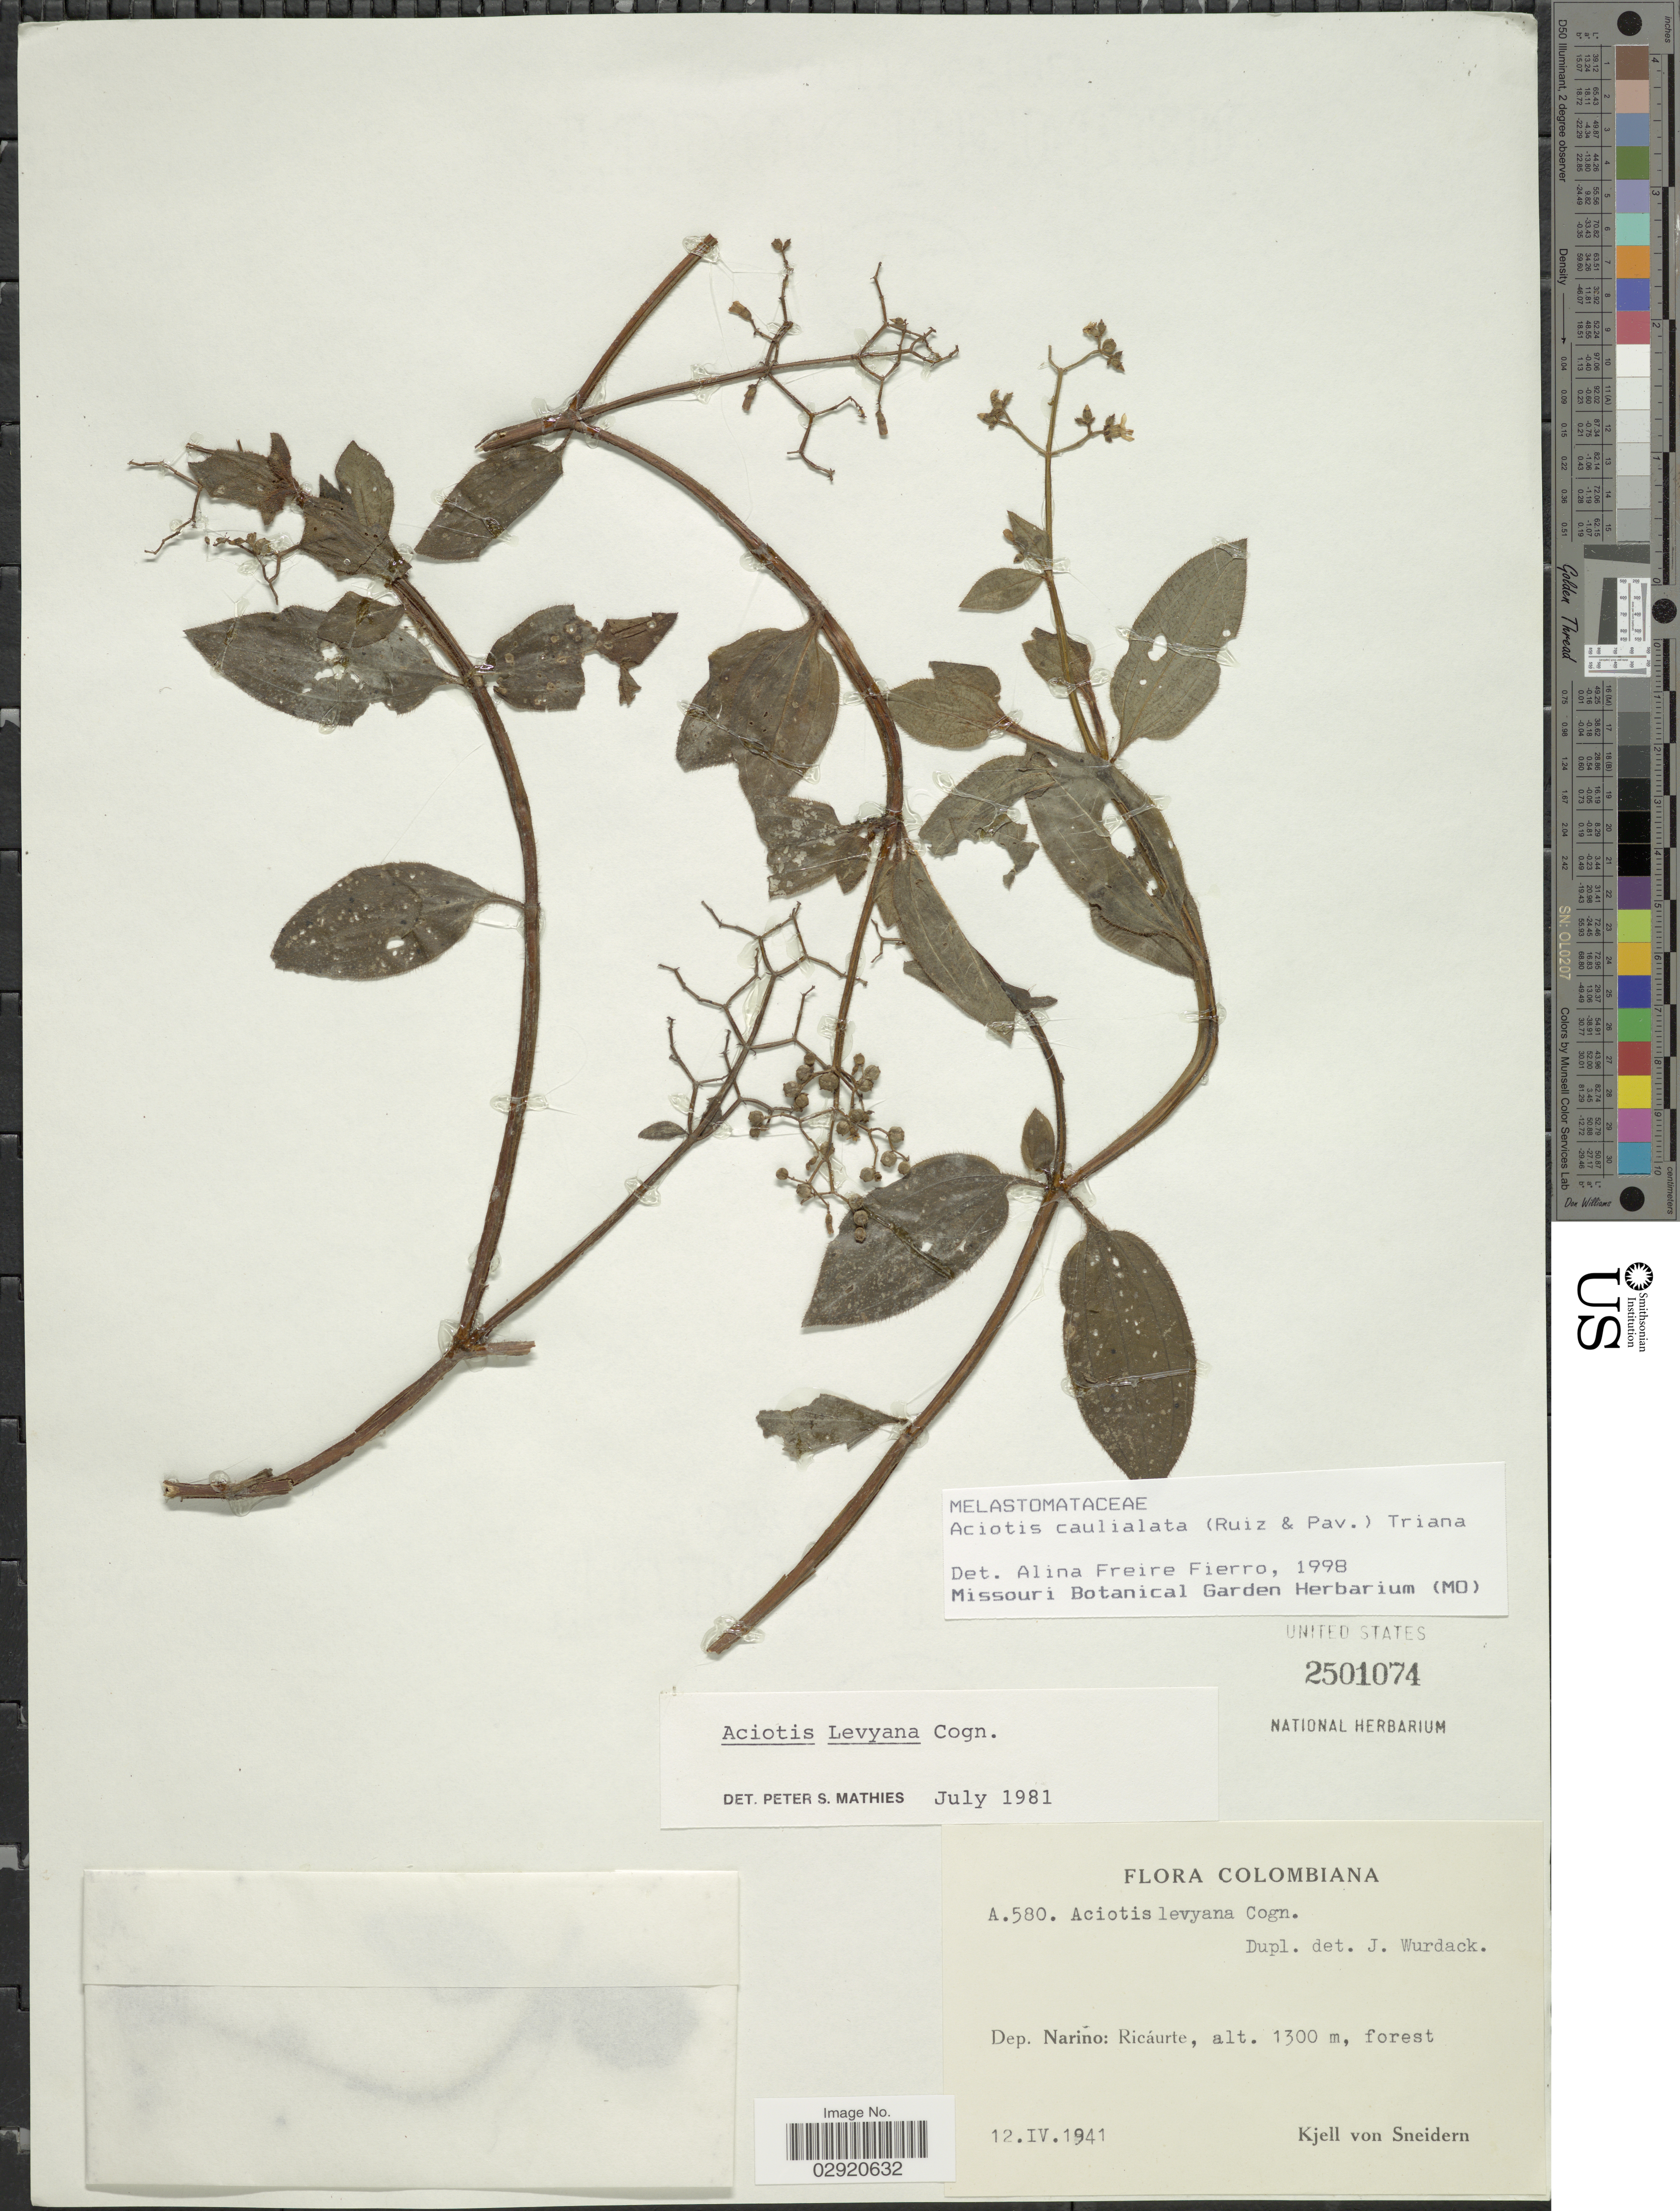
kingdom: Plantae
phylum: Tracheophyta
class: Magnoliopsida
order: Myrtales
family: Melastomataceae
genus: Aciotis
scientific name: Aciotis rubricaulis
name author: (Mart. ex DC.) Triana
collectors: K. von Sneidern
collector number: A580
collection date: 1941-04-12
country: Colombia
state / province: Nariño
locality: Dep. Nariño: Ricáurte.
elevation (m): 1300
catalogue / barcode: US 2501074